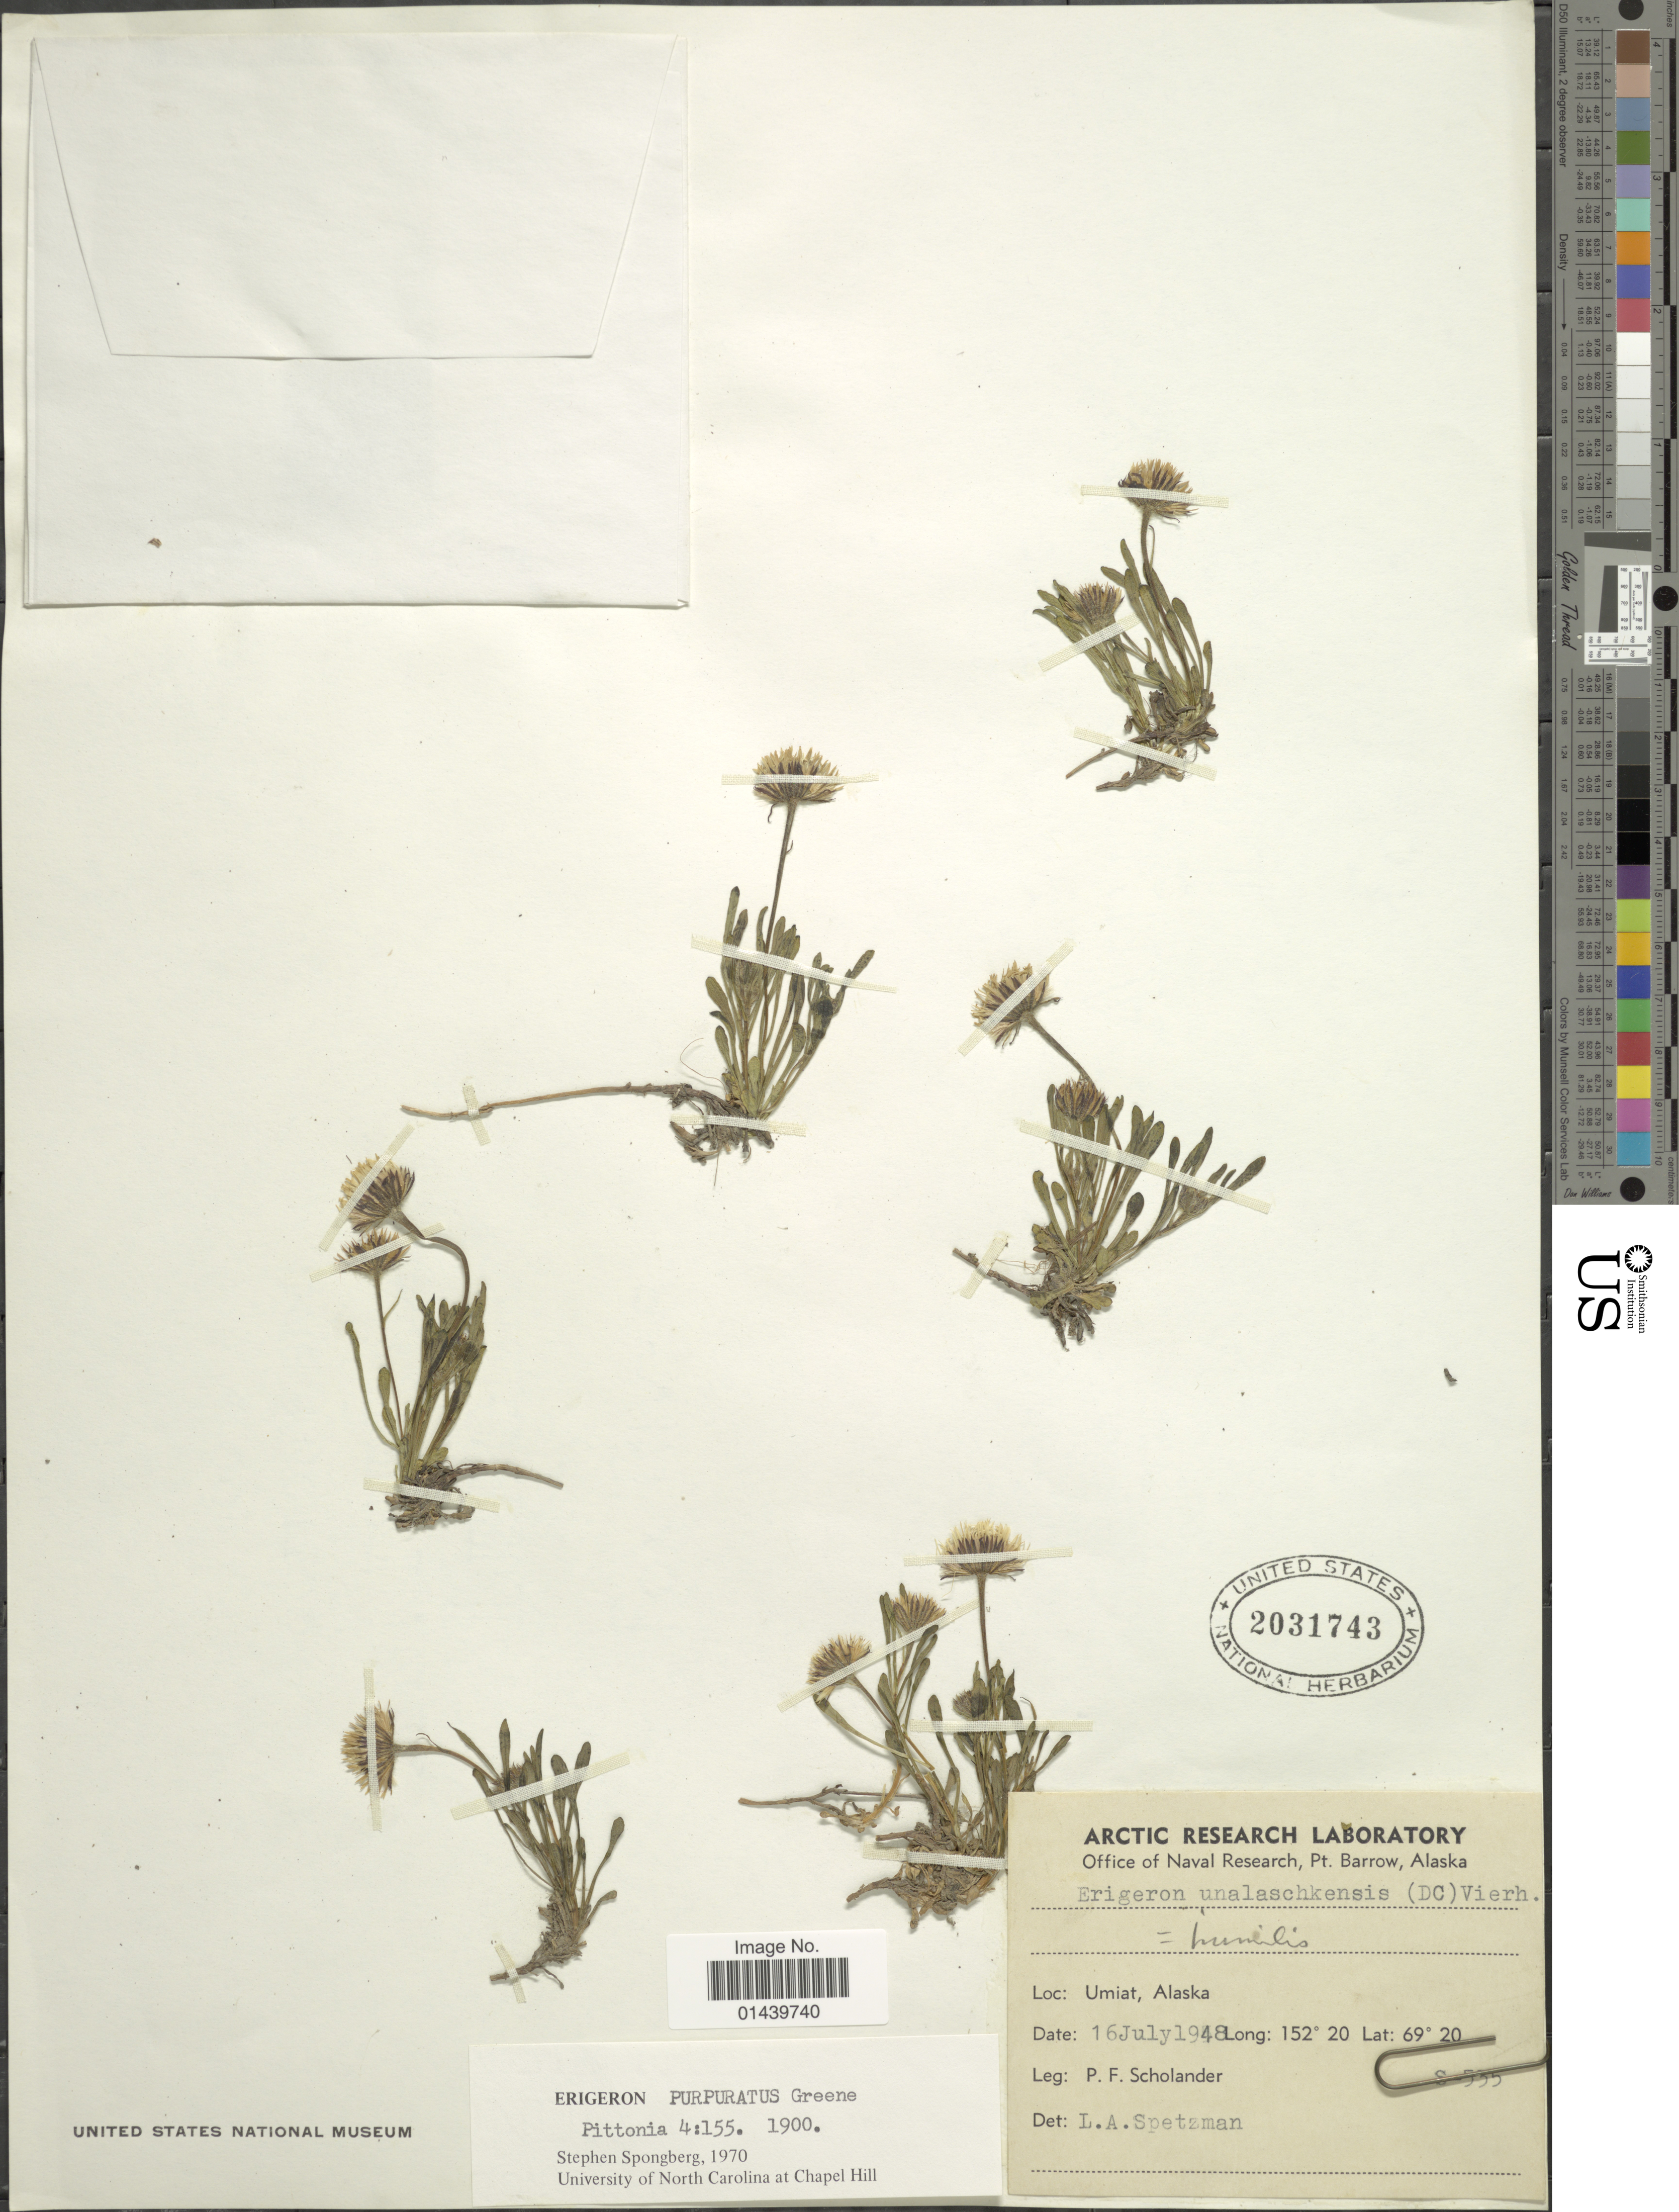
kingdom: Plantae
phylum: Tracheophyta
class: Magnoliopsida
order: Asterales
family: Asteraceae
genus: Erigeron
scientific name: Erigeron purpuratus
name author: Greene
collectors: P. Scholander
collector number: S-535*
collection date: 1948-07-16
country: United States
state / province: Alaska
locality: Umiat.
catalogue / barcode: US 2031743